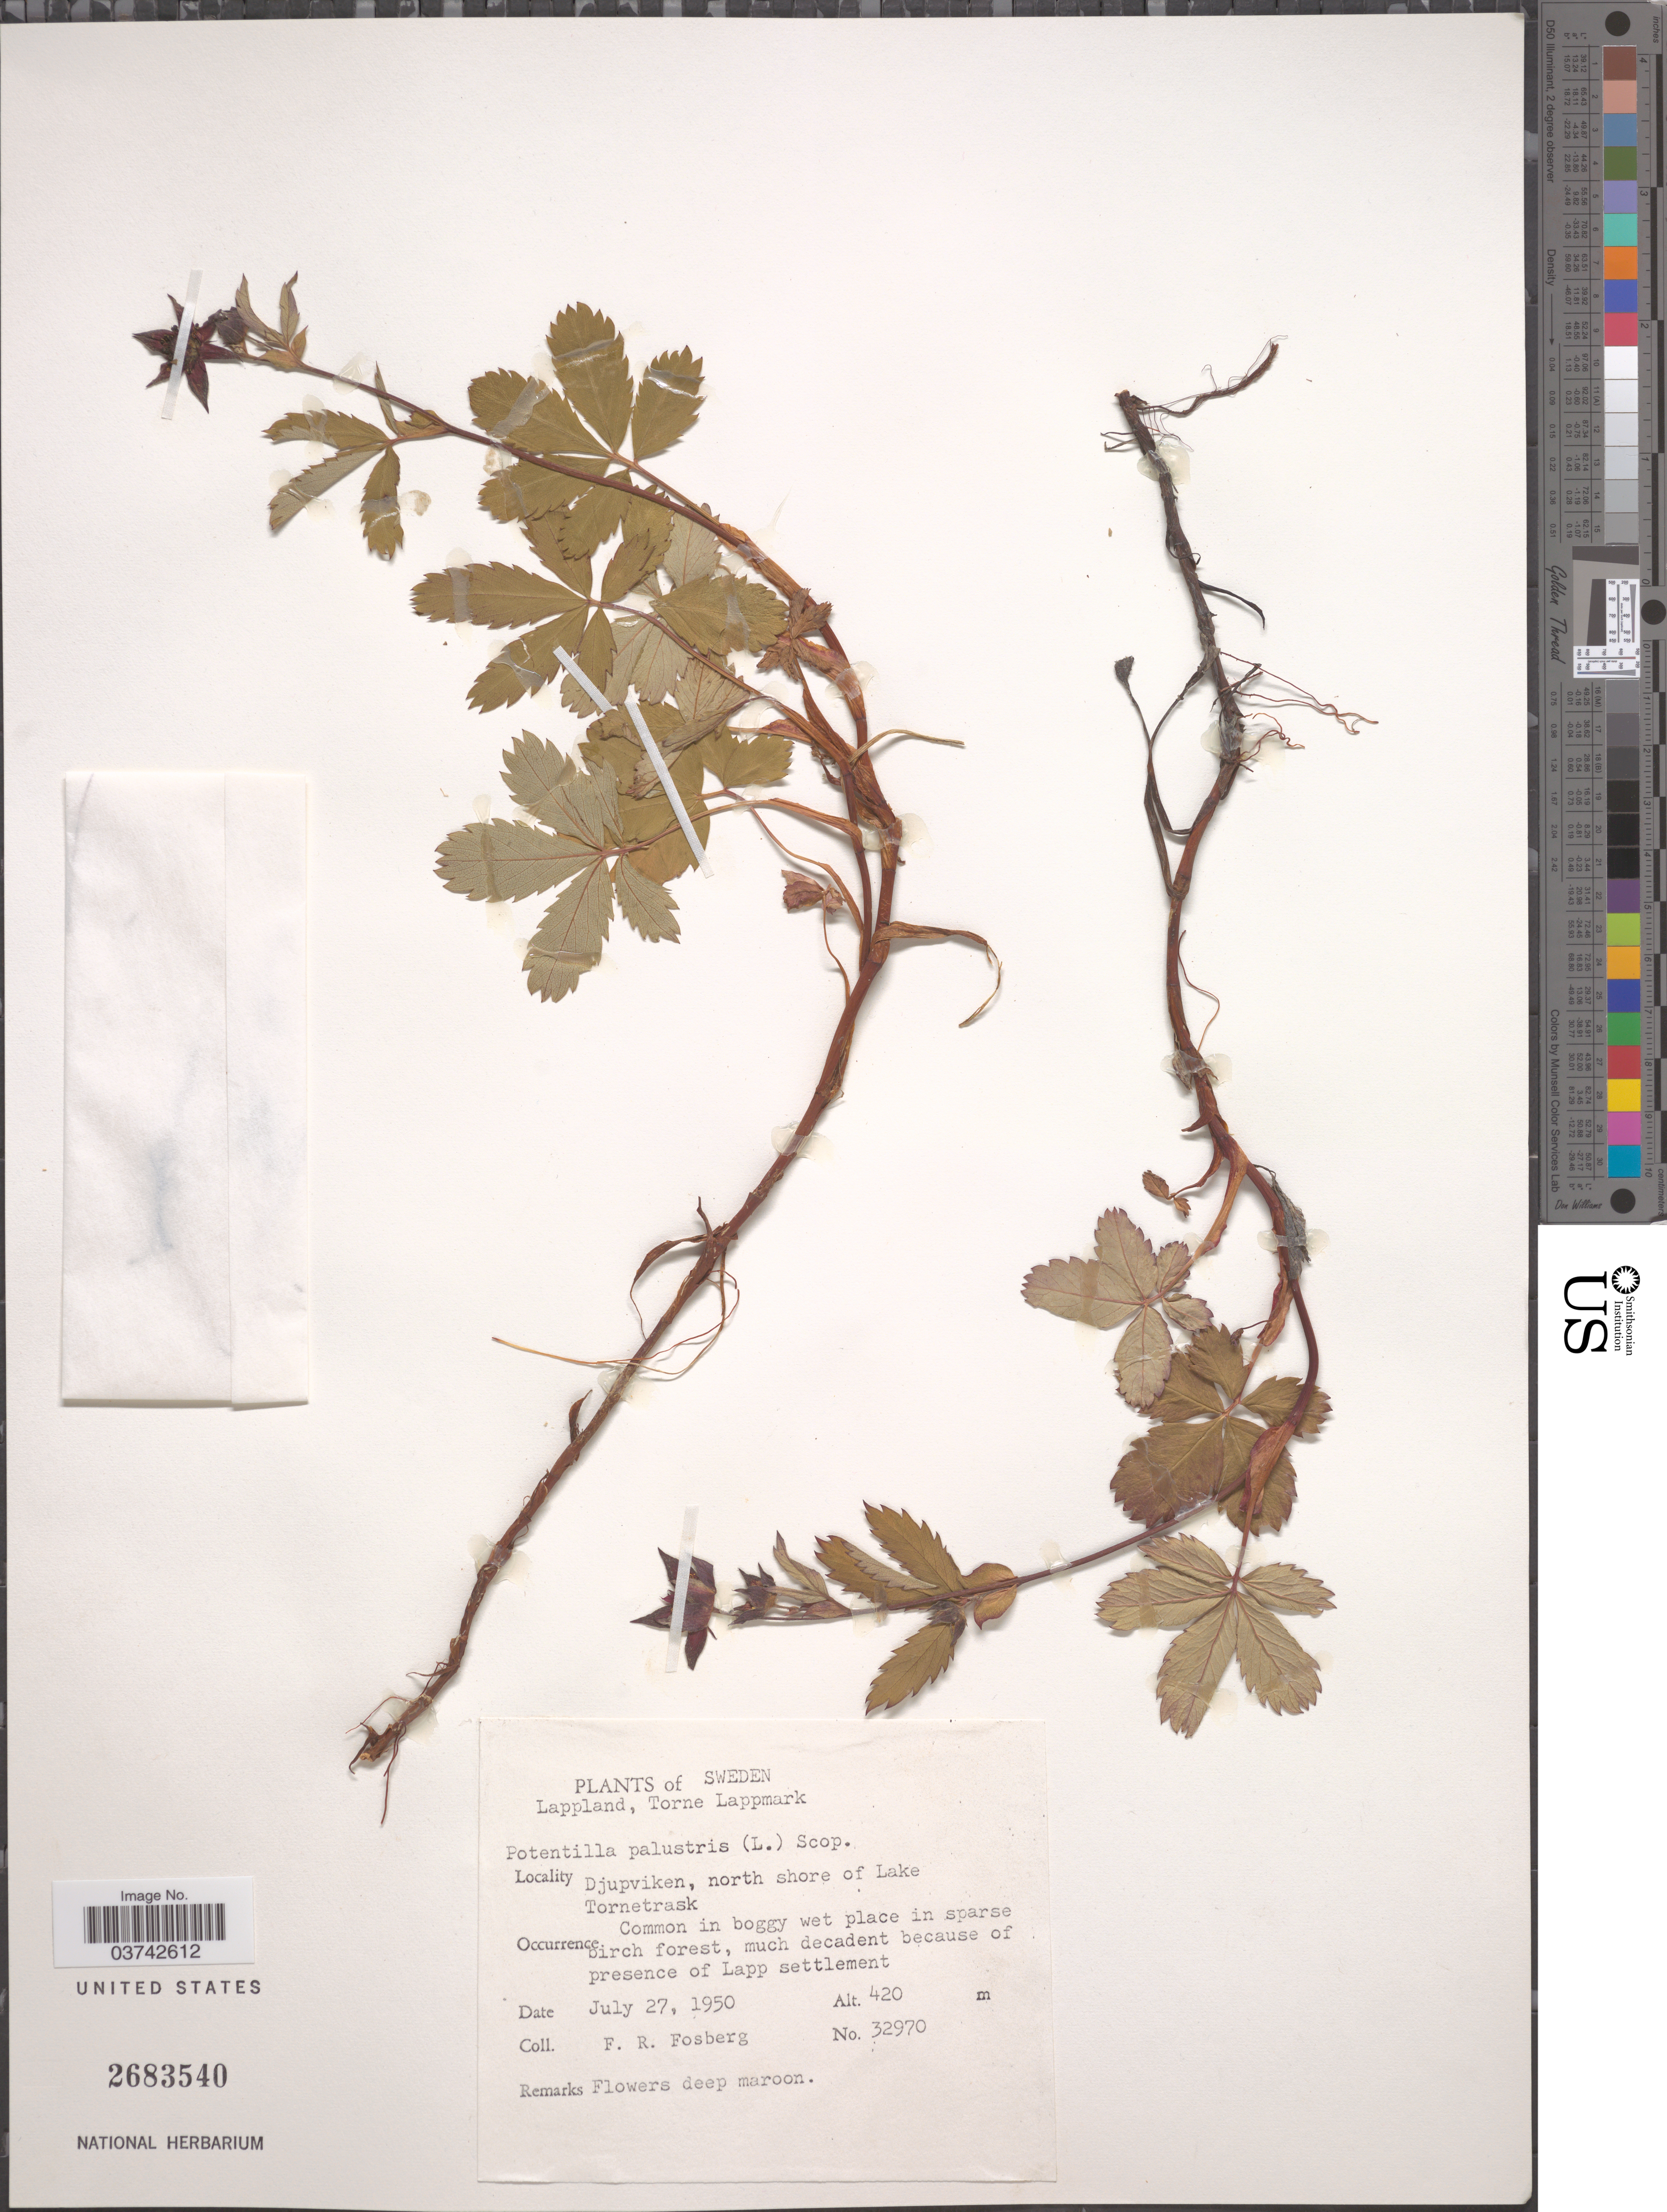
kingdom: Plantae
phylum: Tracheophyta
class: Magnoliopsida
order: Rosales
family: Rosaceae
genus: Comarum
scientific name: Comarum palustre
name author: L.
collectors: F. R. Fosberg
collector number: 32970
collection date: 1950-07-27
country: Sweden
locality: Lappland, Torne Lappmark. Djupviken, north shore of Lake Tornetrask.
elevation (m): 420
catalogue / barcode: US 2683540